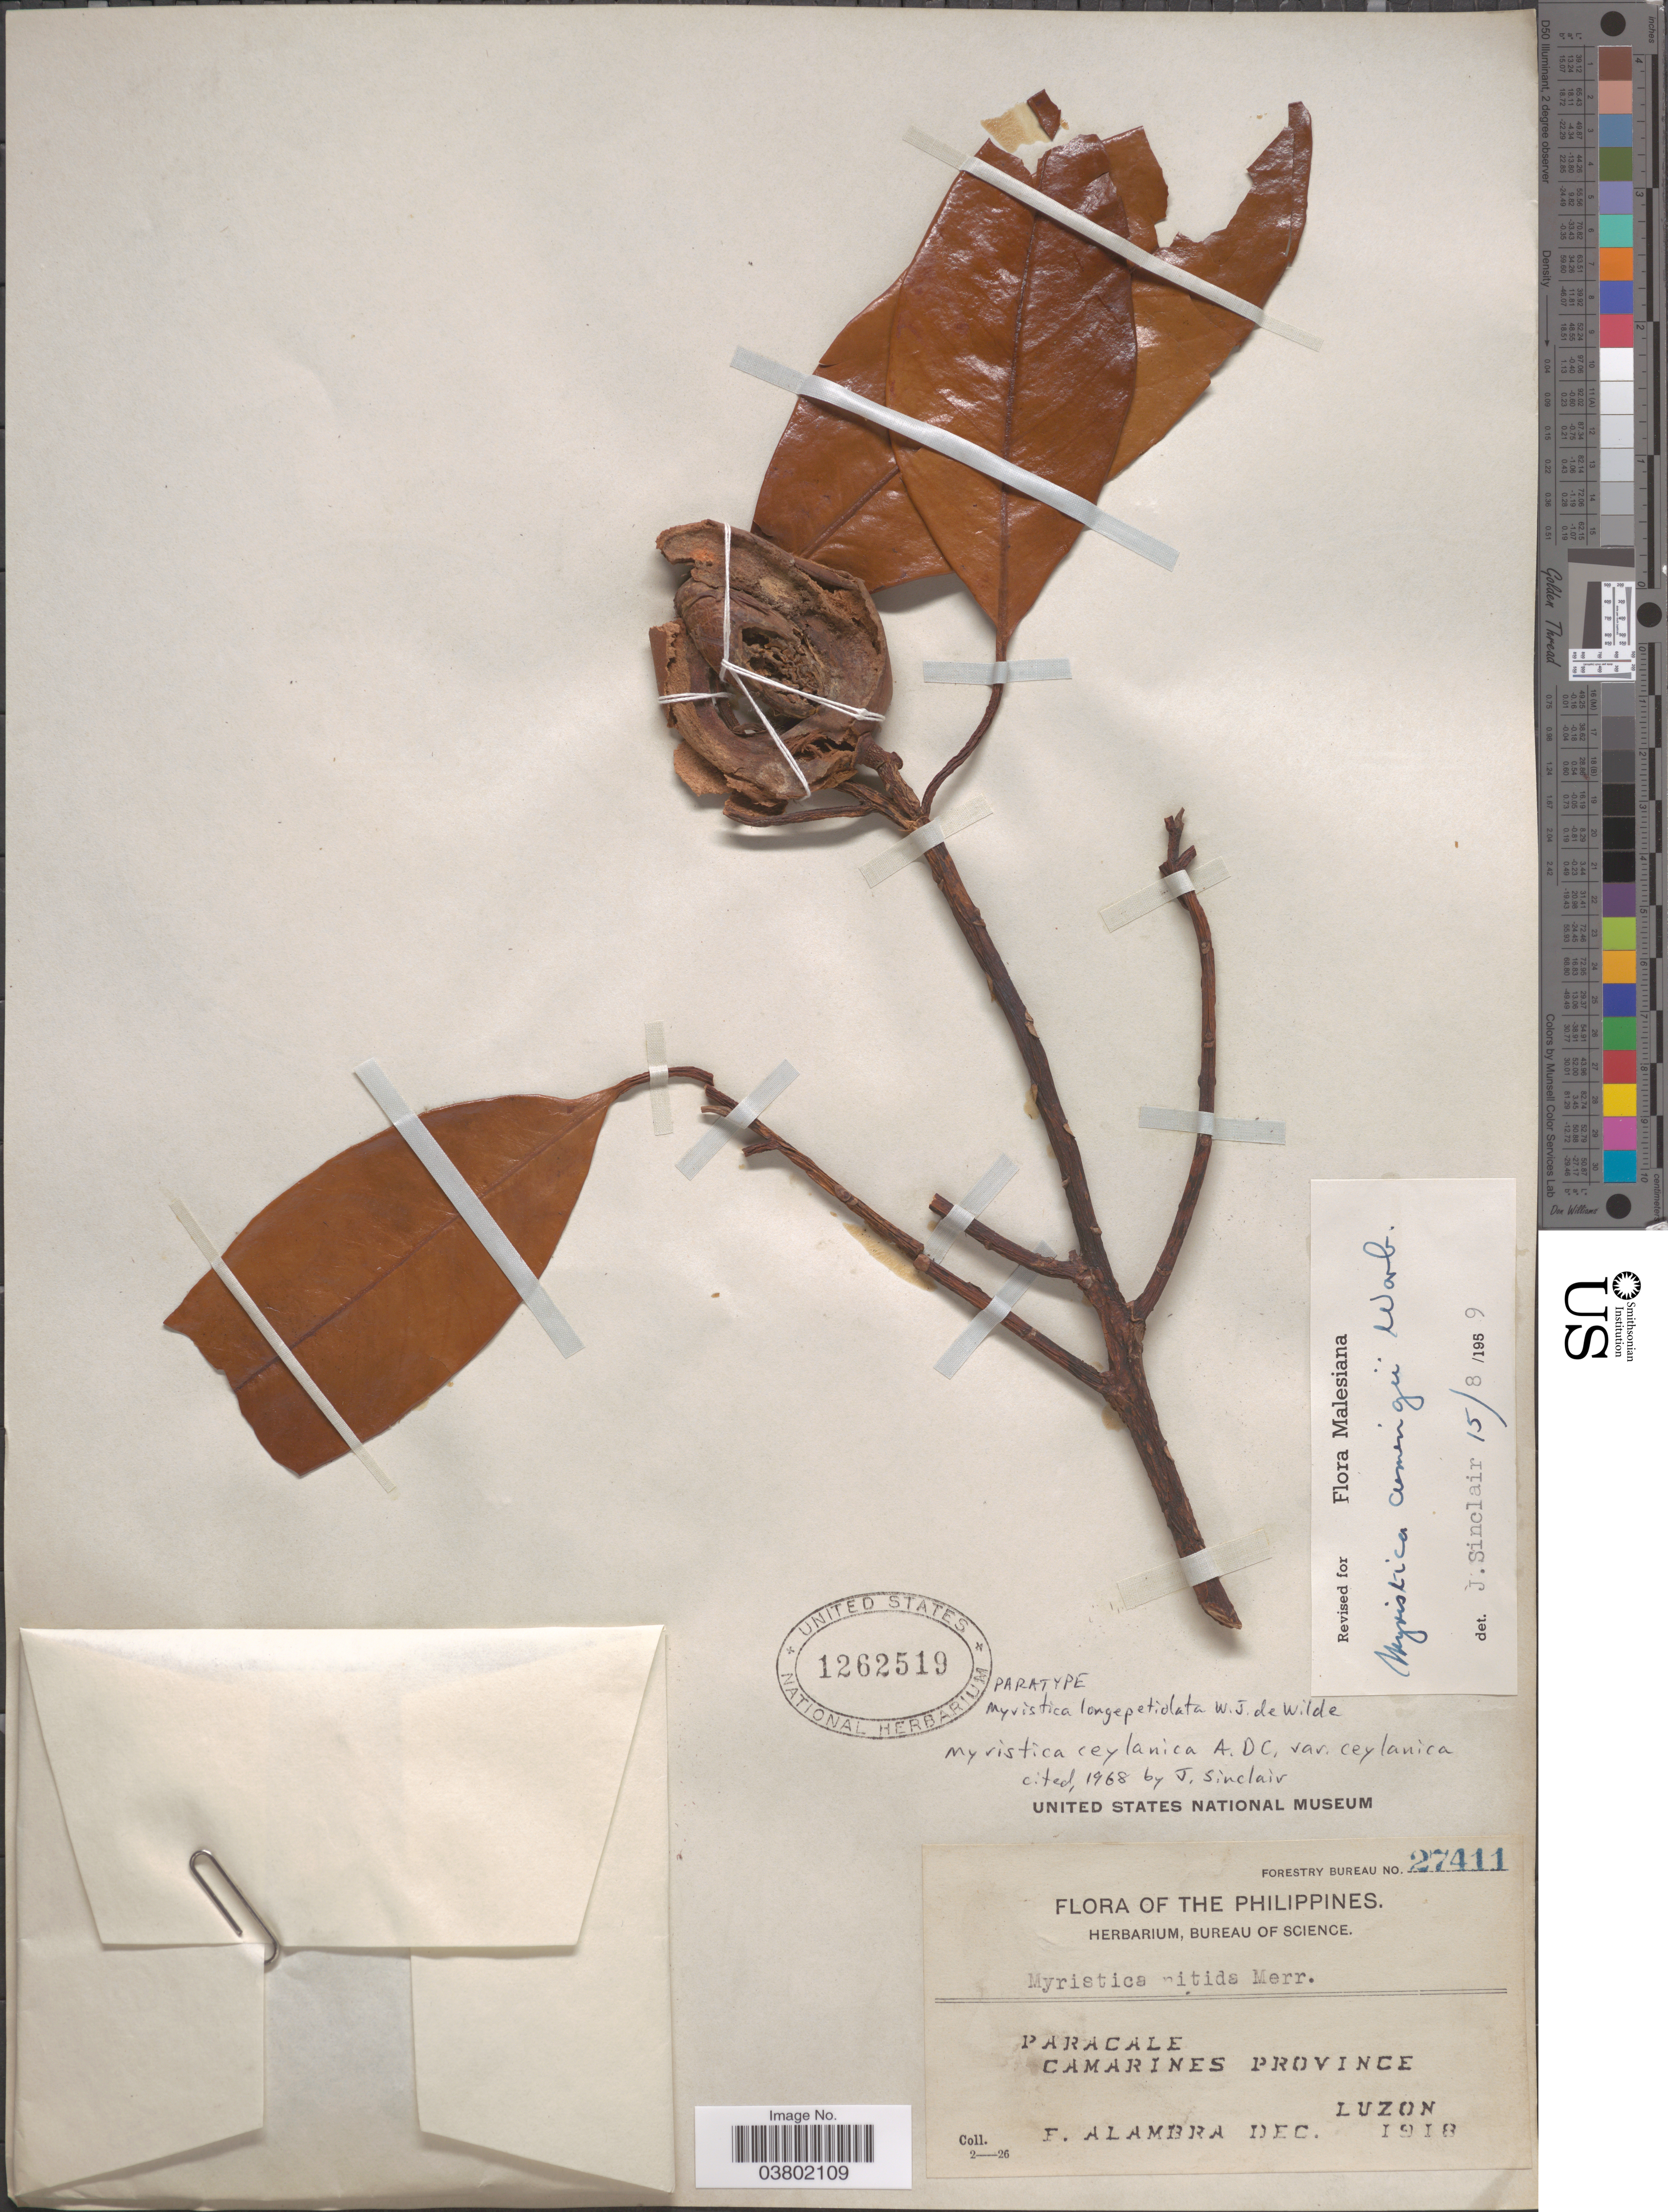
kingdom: Plantae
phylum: Tracheophyta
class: Magnoliopsida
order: Magnoliales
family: Myristicaceae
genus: Myristica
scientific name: Myristica longipetiolata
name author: W.J. de Wilde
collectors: F. Alambra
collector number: Forestry Bureau 27411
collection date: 1918-12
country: Philippines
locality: Paracale, Camarines Province, Luzon.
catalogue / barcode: US 1262519